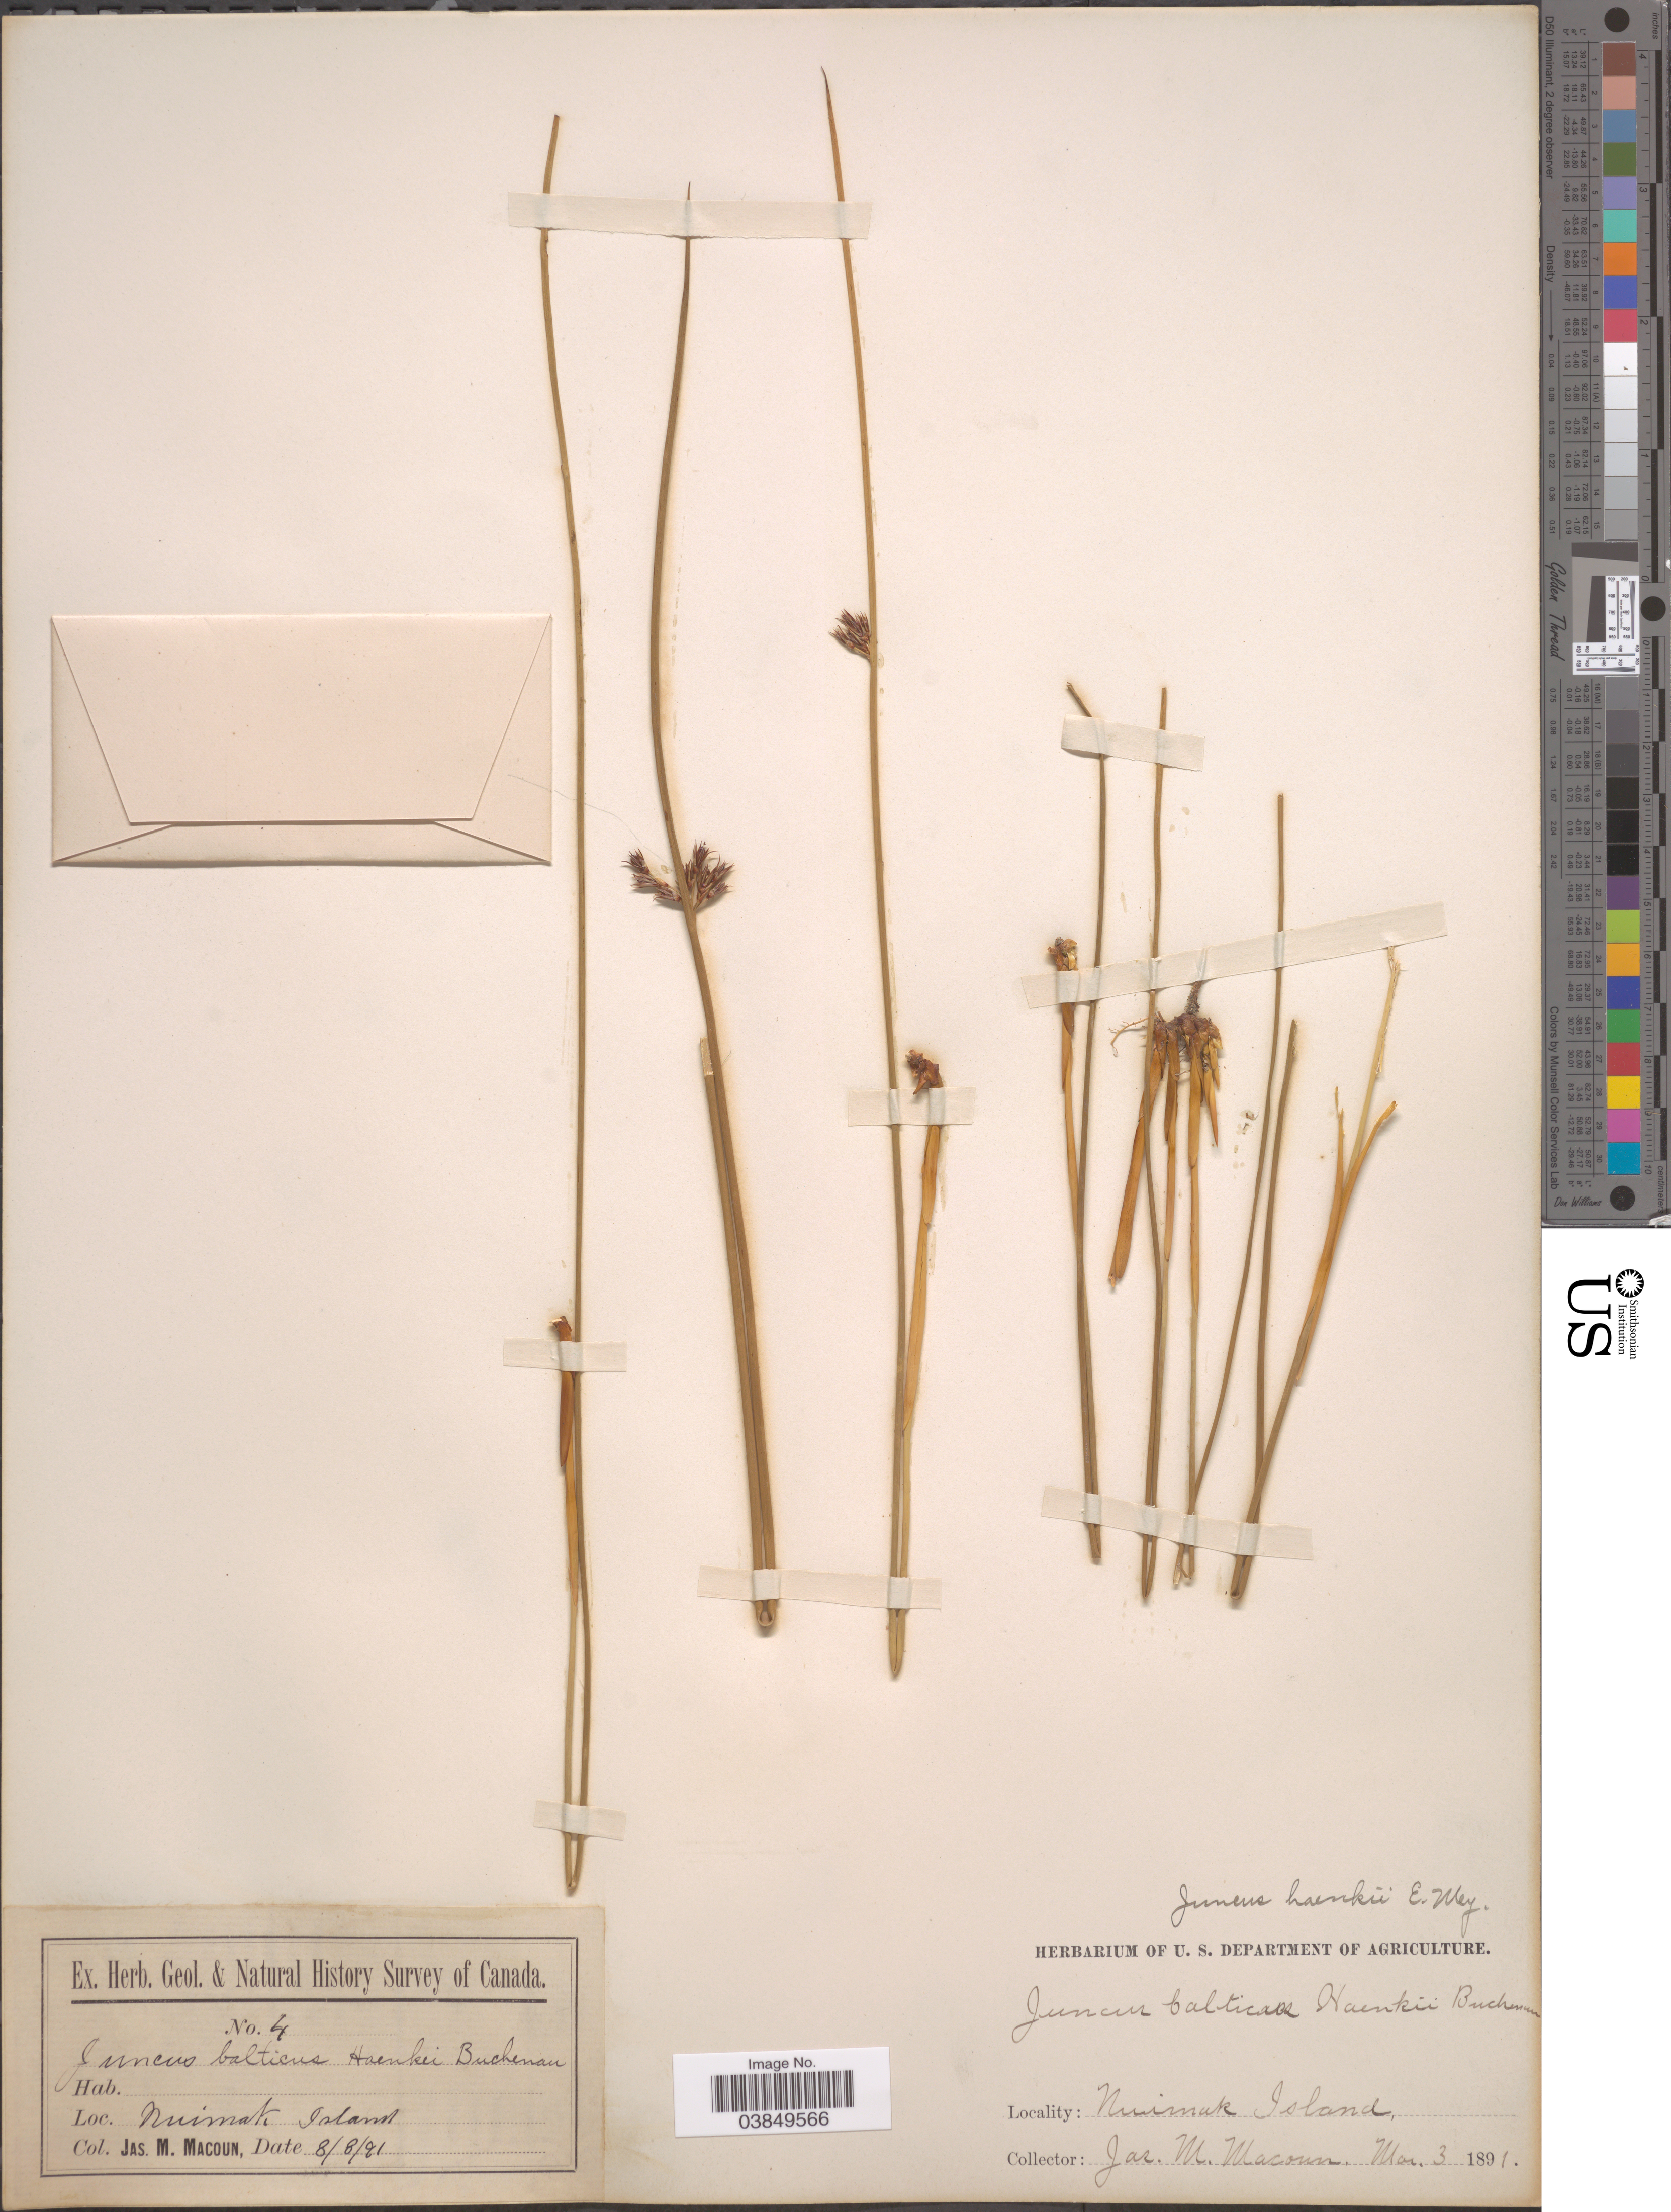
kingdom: Plantae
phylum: Tracheophyta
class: Liliopsida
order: Poales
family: Juncaceae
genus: Juncus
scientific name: Juncus balticus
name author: Willd.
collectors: J. M. Macoun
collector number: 4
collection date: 1891-03-03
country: United States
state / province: Alaska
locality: Unimak Island.